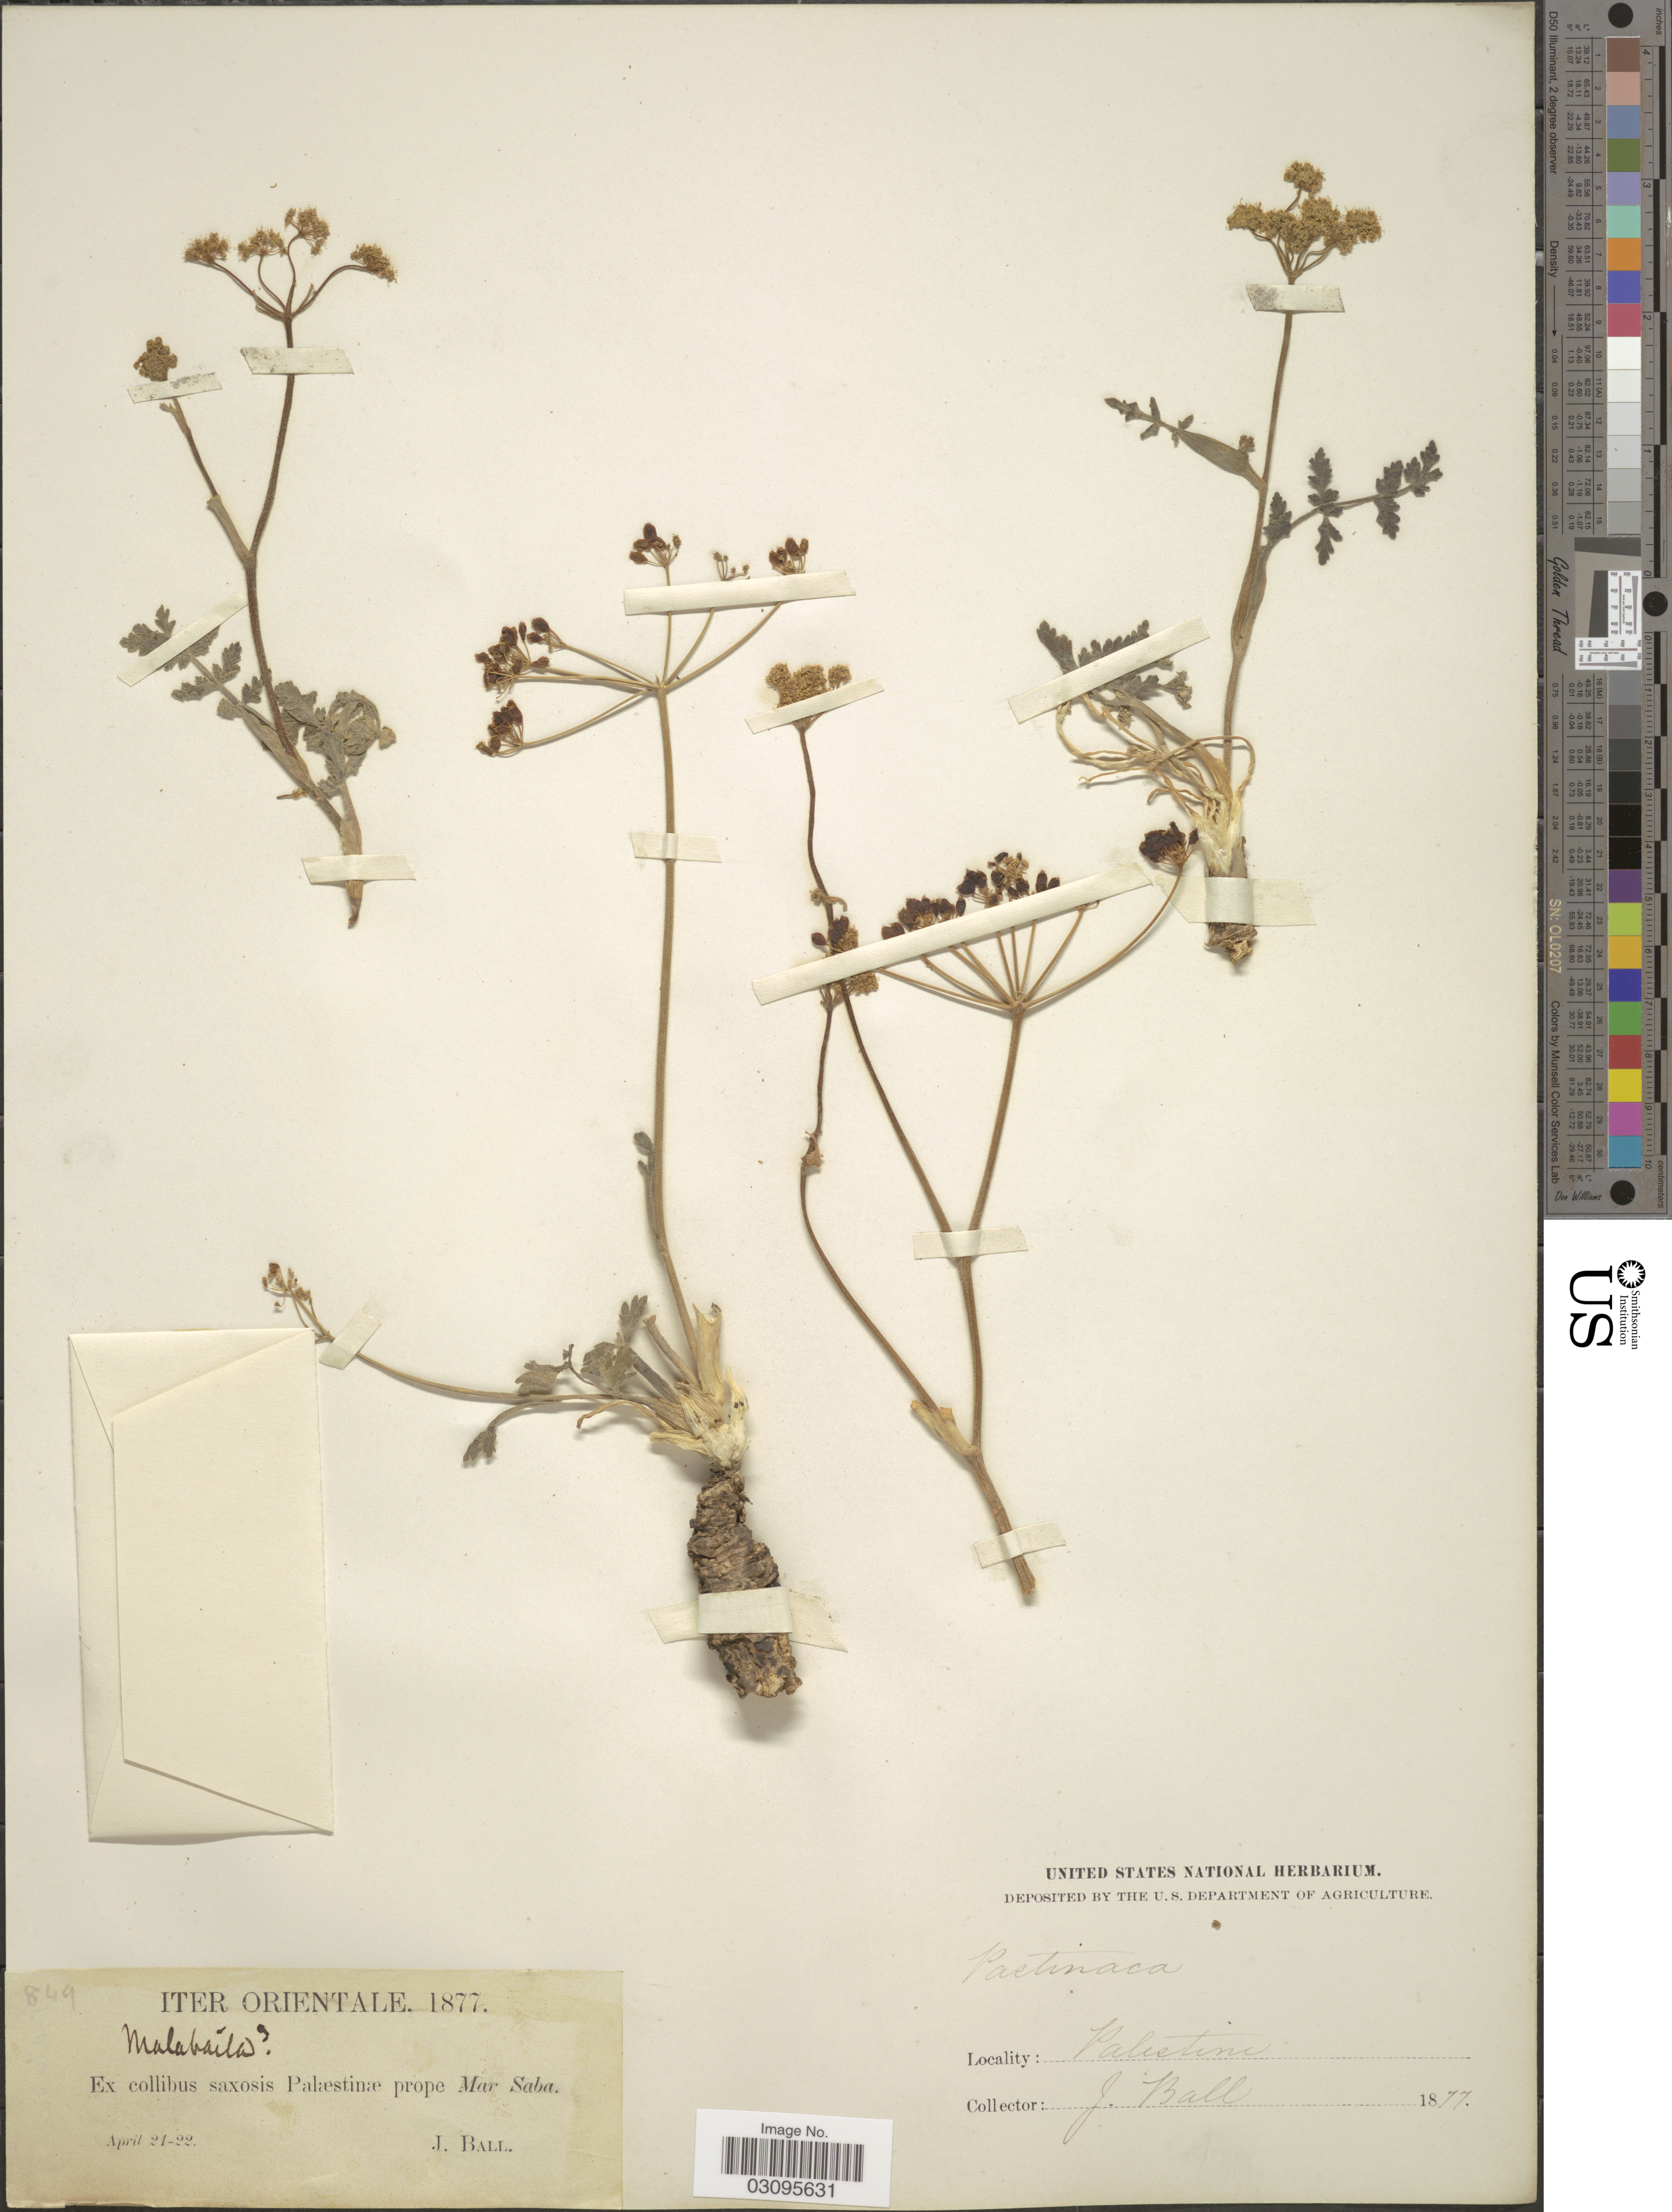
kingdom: Plantae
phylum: Tracheophyta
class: Magnoliopsida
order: Apiales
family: Apiaceae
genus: Pastinaca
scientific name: Pastinaca sp.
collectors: J. Ball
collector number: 849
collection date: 1877-04-21/1877-04-22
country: Israel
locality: Ex collibus Palæstinæ prope Mar Saba. Iter Orientale.